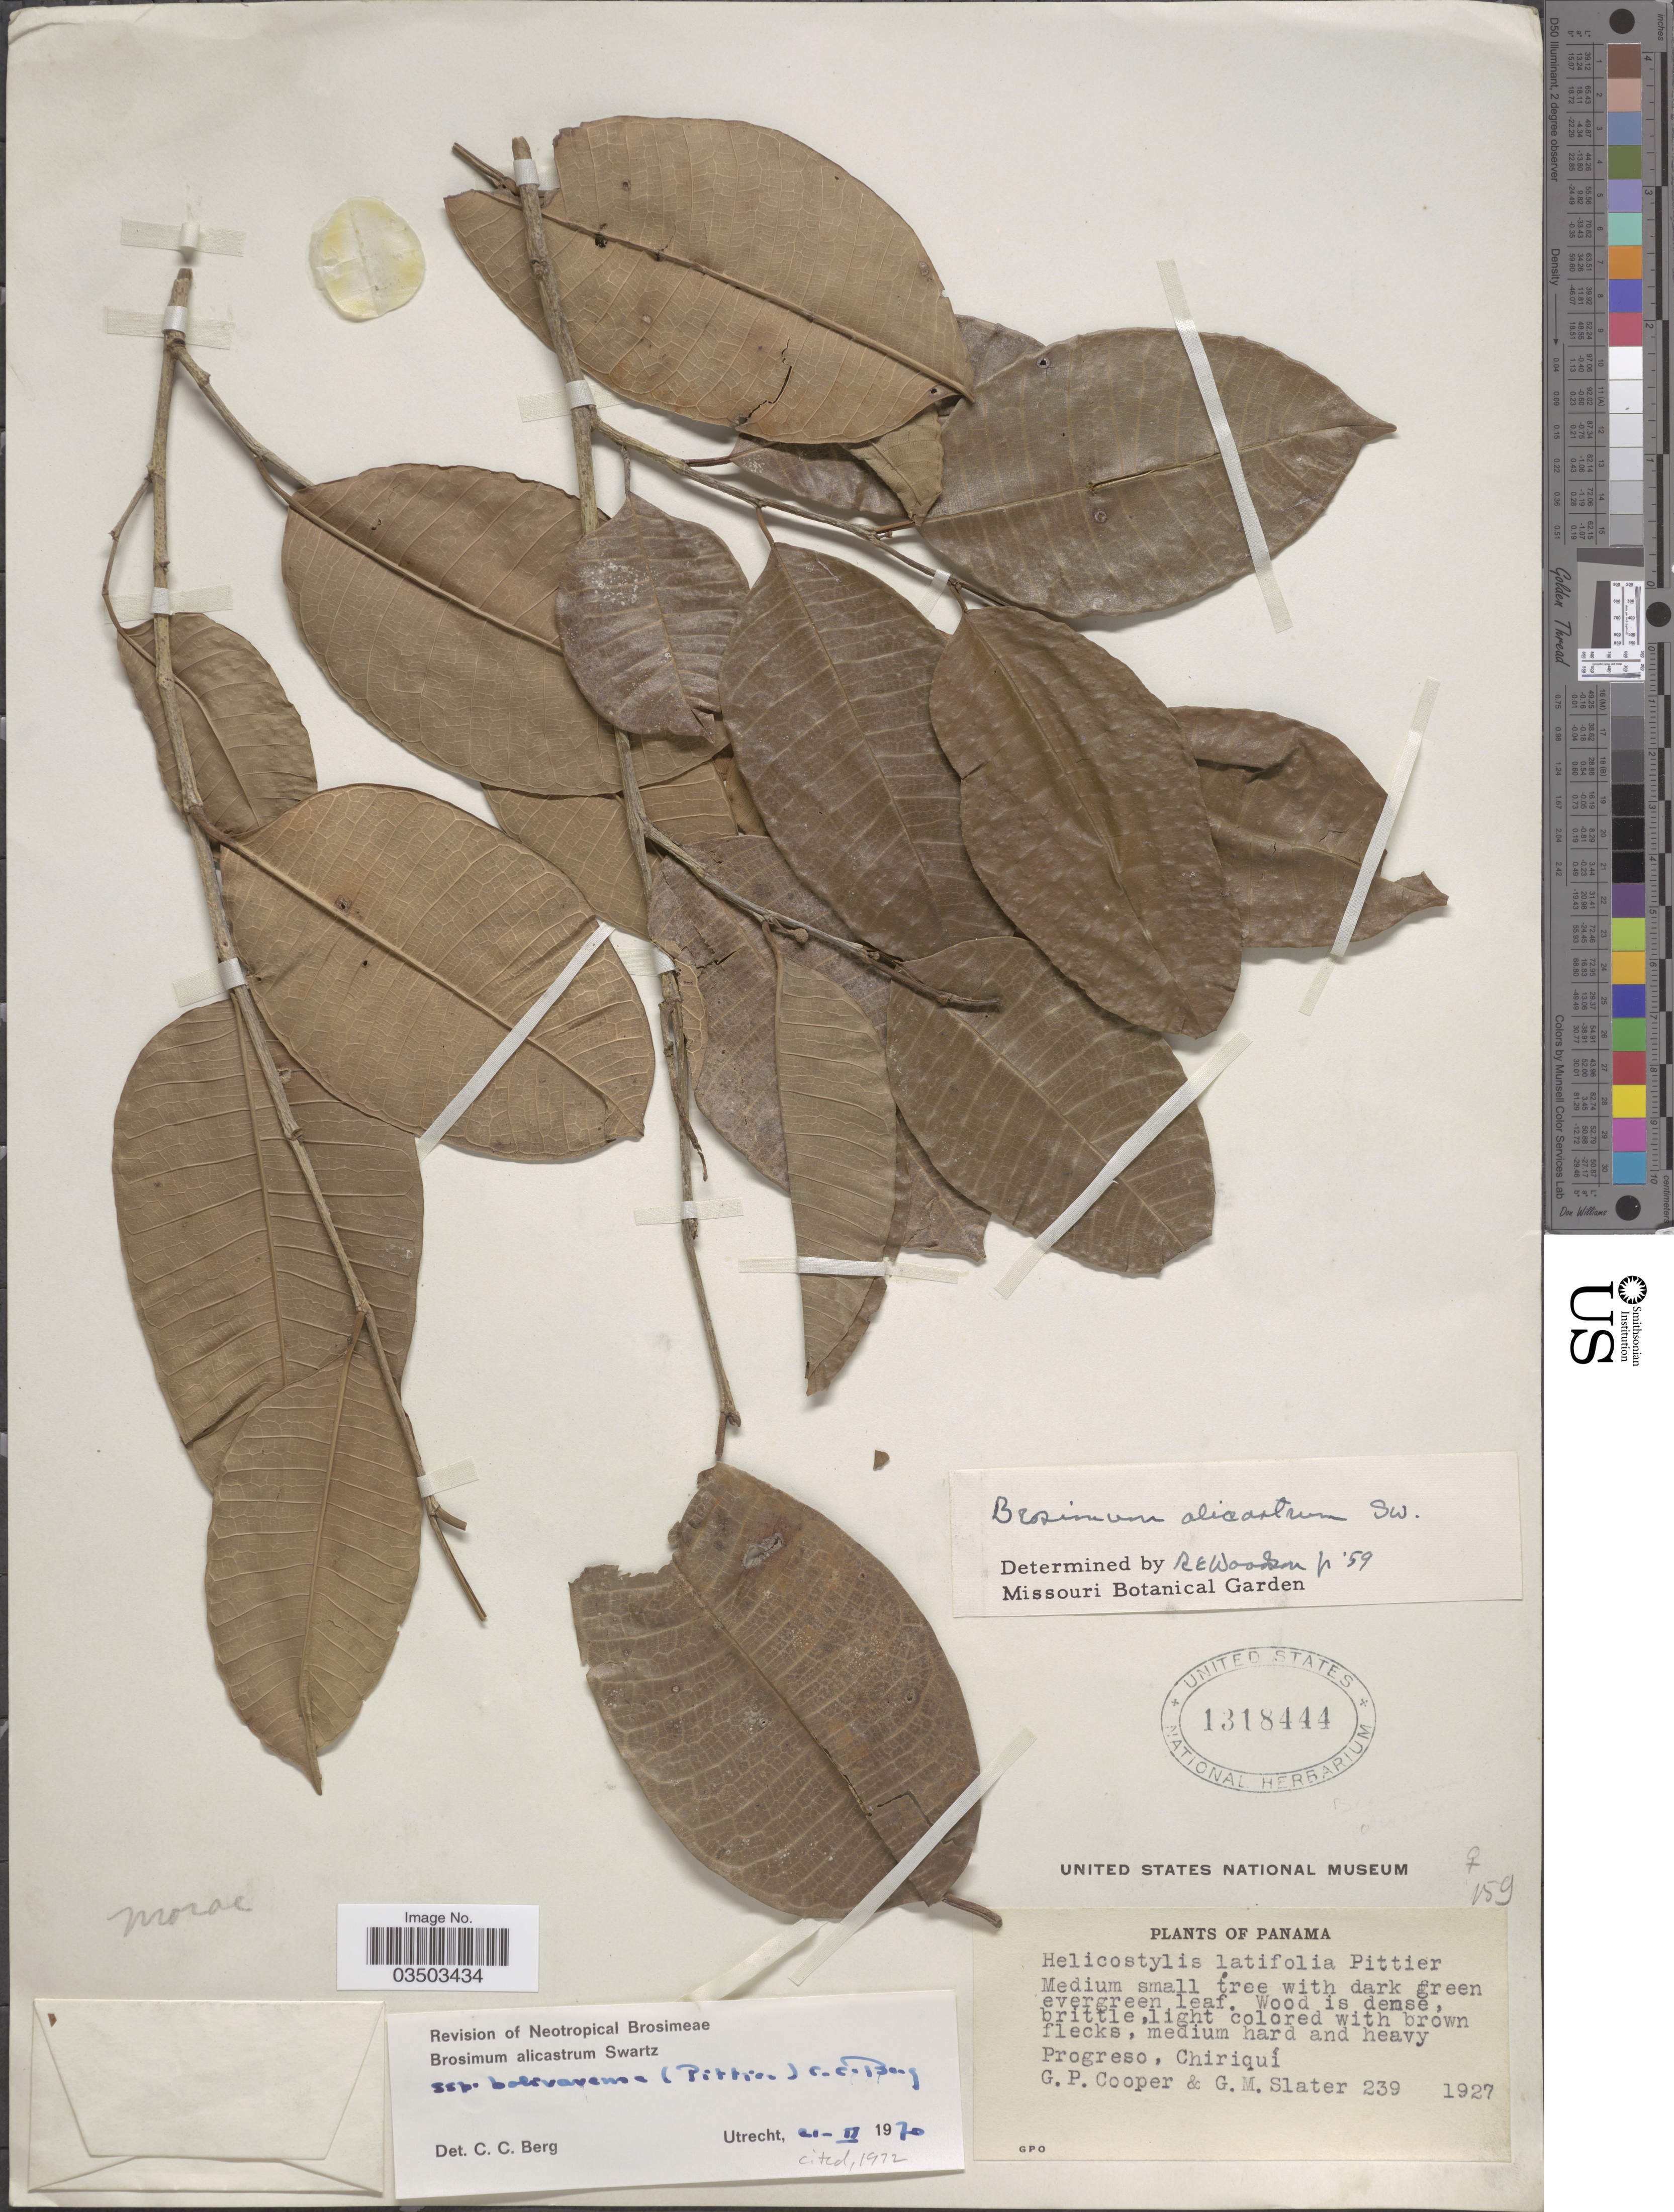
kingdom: Plantae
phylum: Tracheophyta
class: Magnoliopsida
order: Rosales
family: Moraceae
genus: Brosimum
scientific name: Brosimum alicastrum subsp. bolivarense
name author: (Pittier) C.C. Berg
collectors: G. Cooper & G. Slater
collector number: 239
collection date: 1927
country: Panama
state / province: Chiriqui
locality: Progreso.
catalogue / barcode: US 1318444